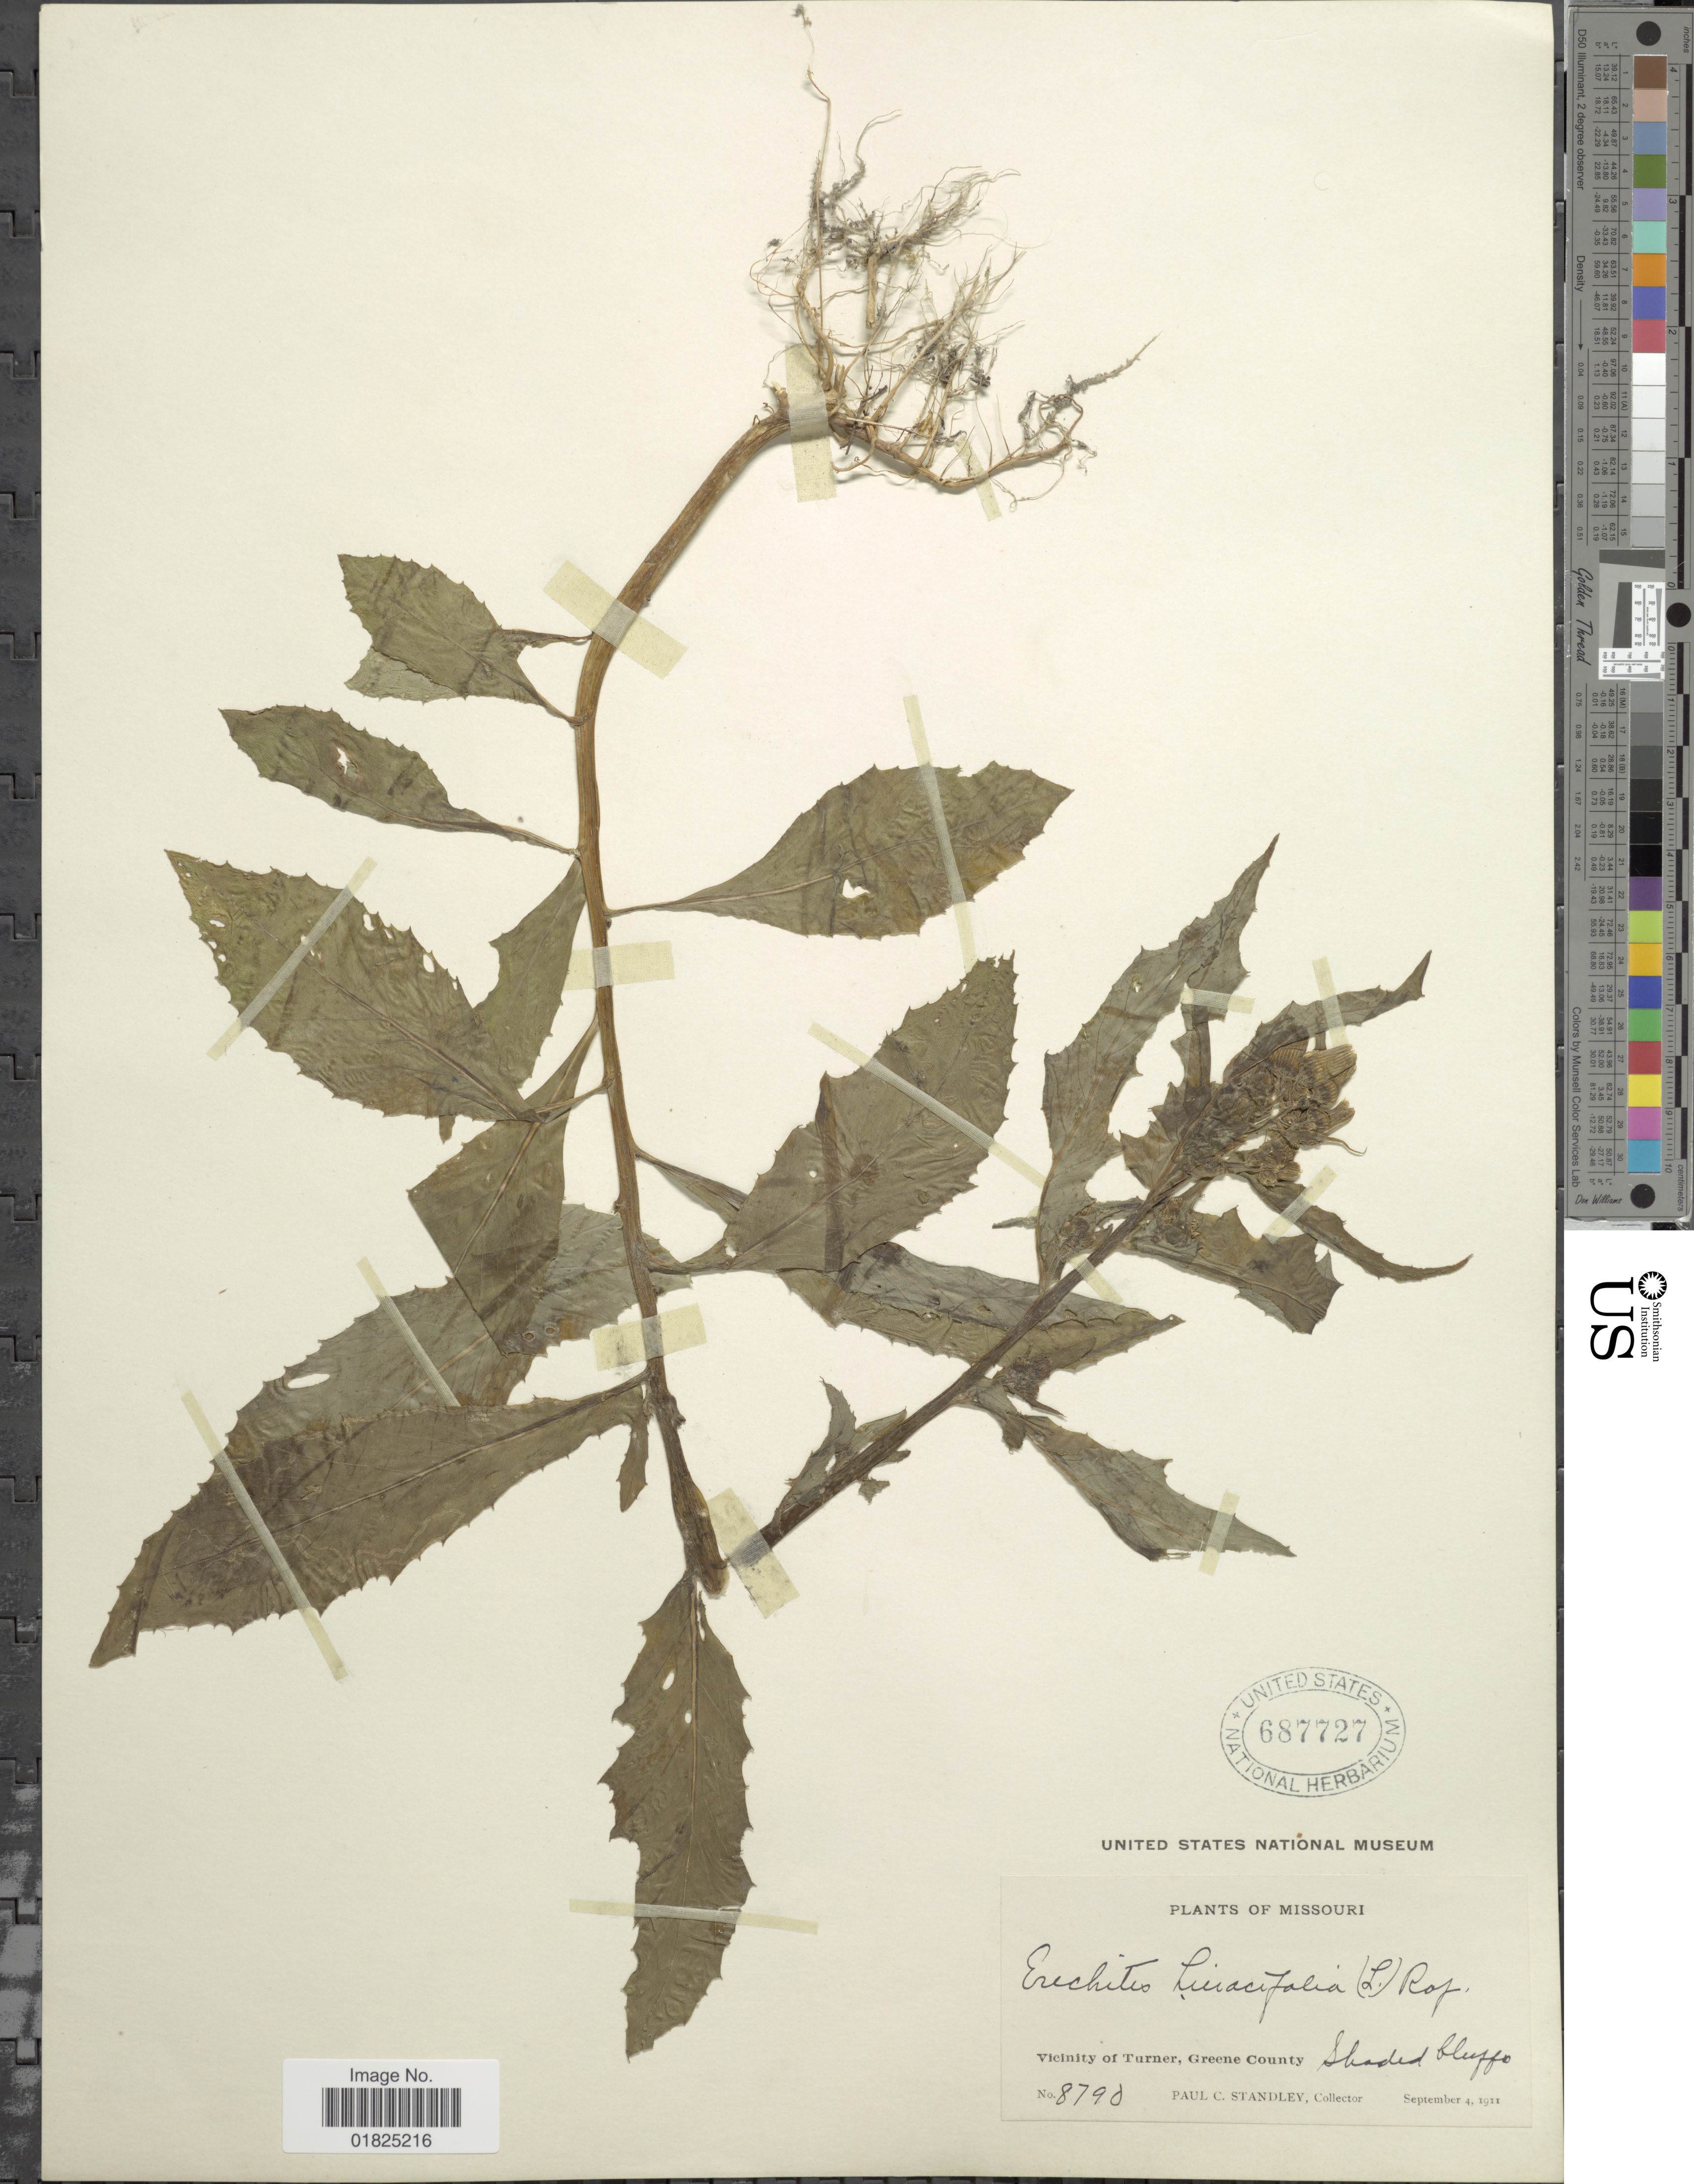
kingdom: Plantae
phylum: Tracheophyta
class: Magnoliopsida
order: Asterales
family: Asteraceae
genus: Erechtites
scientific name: Erechtites hieraciifolius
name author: (L.) Raf. ex DC.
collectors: P. C. Standley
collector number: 8790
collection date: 1911-09-04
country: United States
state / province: Missouri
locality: Vicinity of Turner, Greene County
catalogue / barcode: US 687727